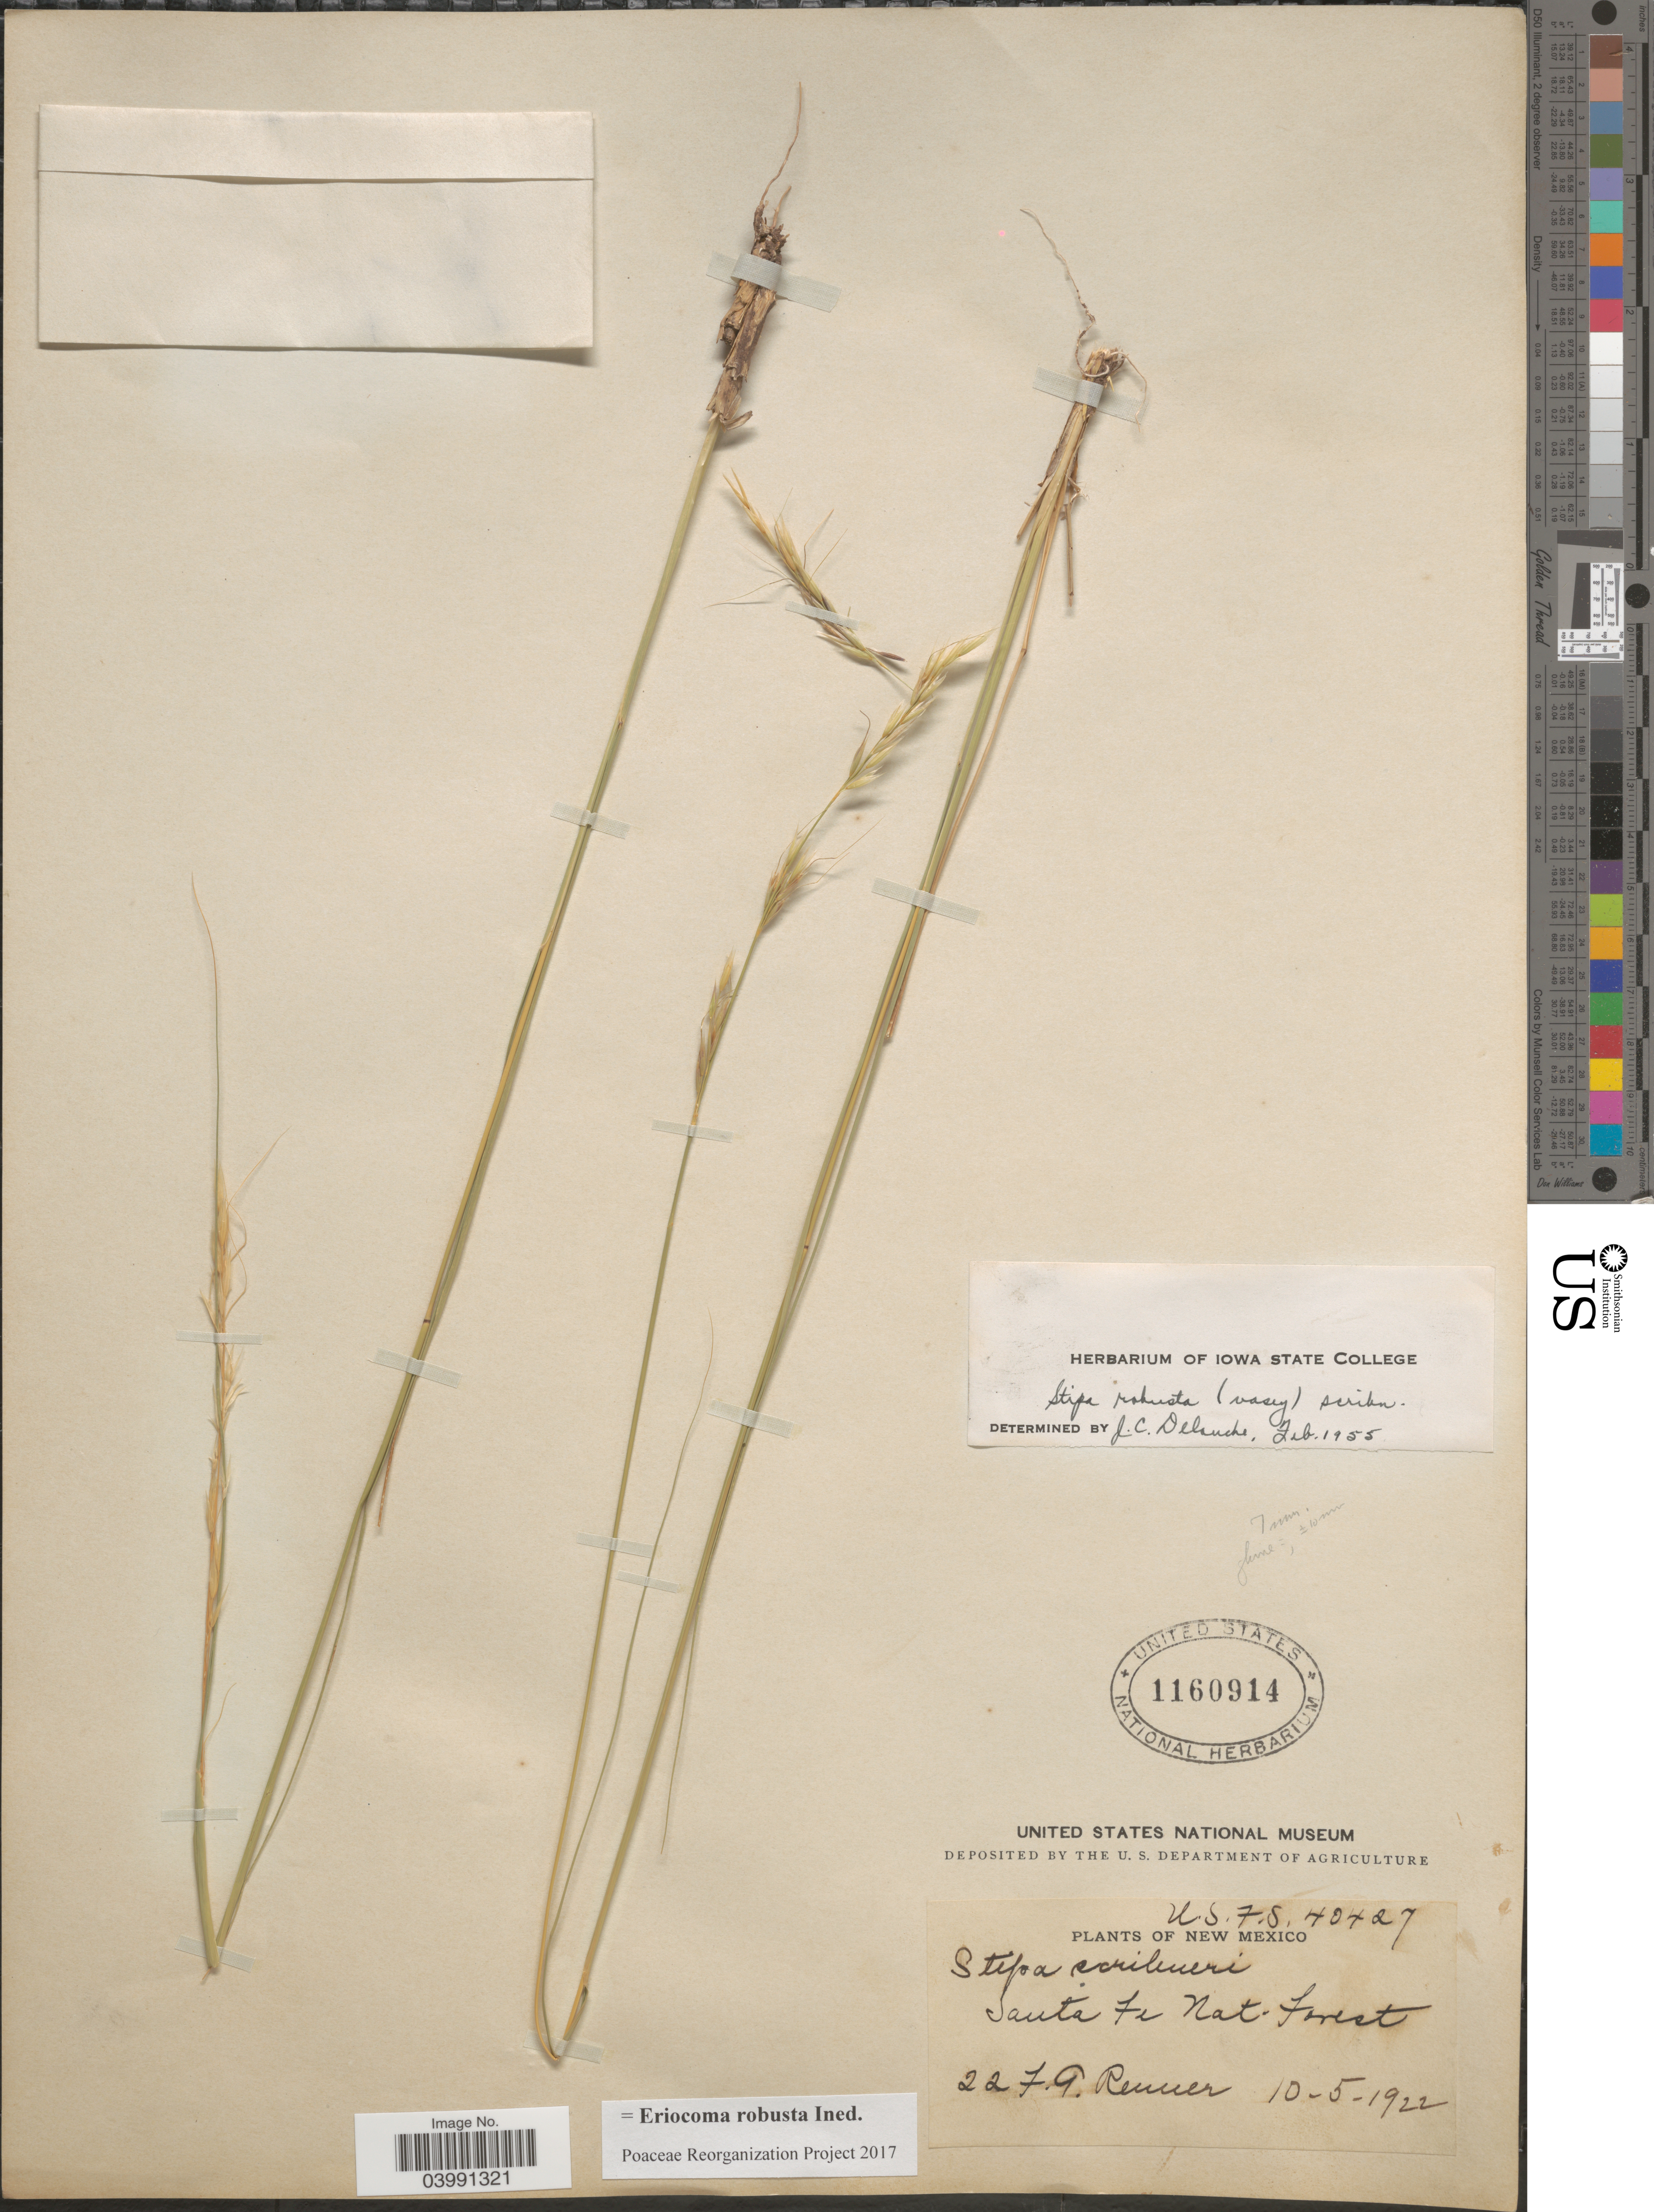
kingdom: Plantae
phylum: Tracheophyta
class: Liliopsida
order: Poales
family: Poaceae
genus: Eriocoma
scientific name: Eriocoma robusta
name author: (Vasey) Romasch.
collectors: F. Renner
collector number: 22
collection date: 1922-10-05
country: United States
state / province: New Mexico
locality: Santa Fe Nat. Forest.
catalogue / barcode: US 1160914